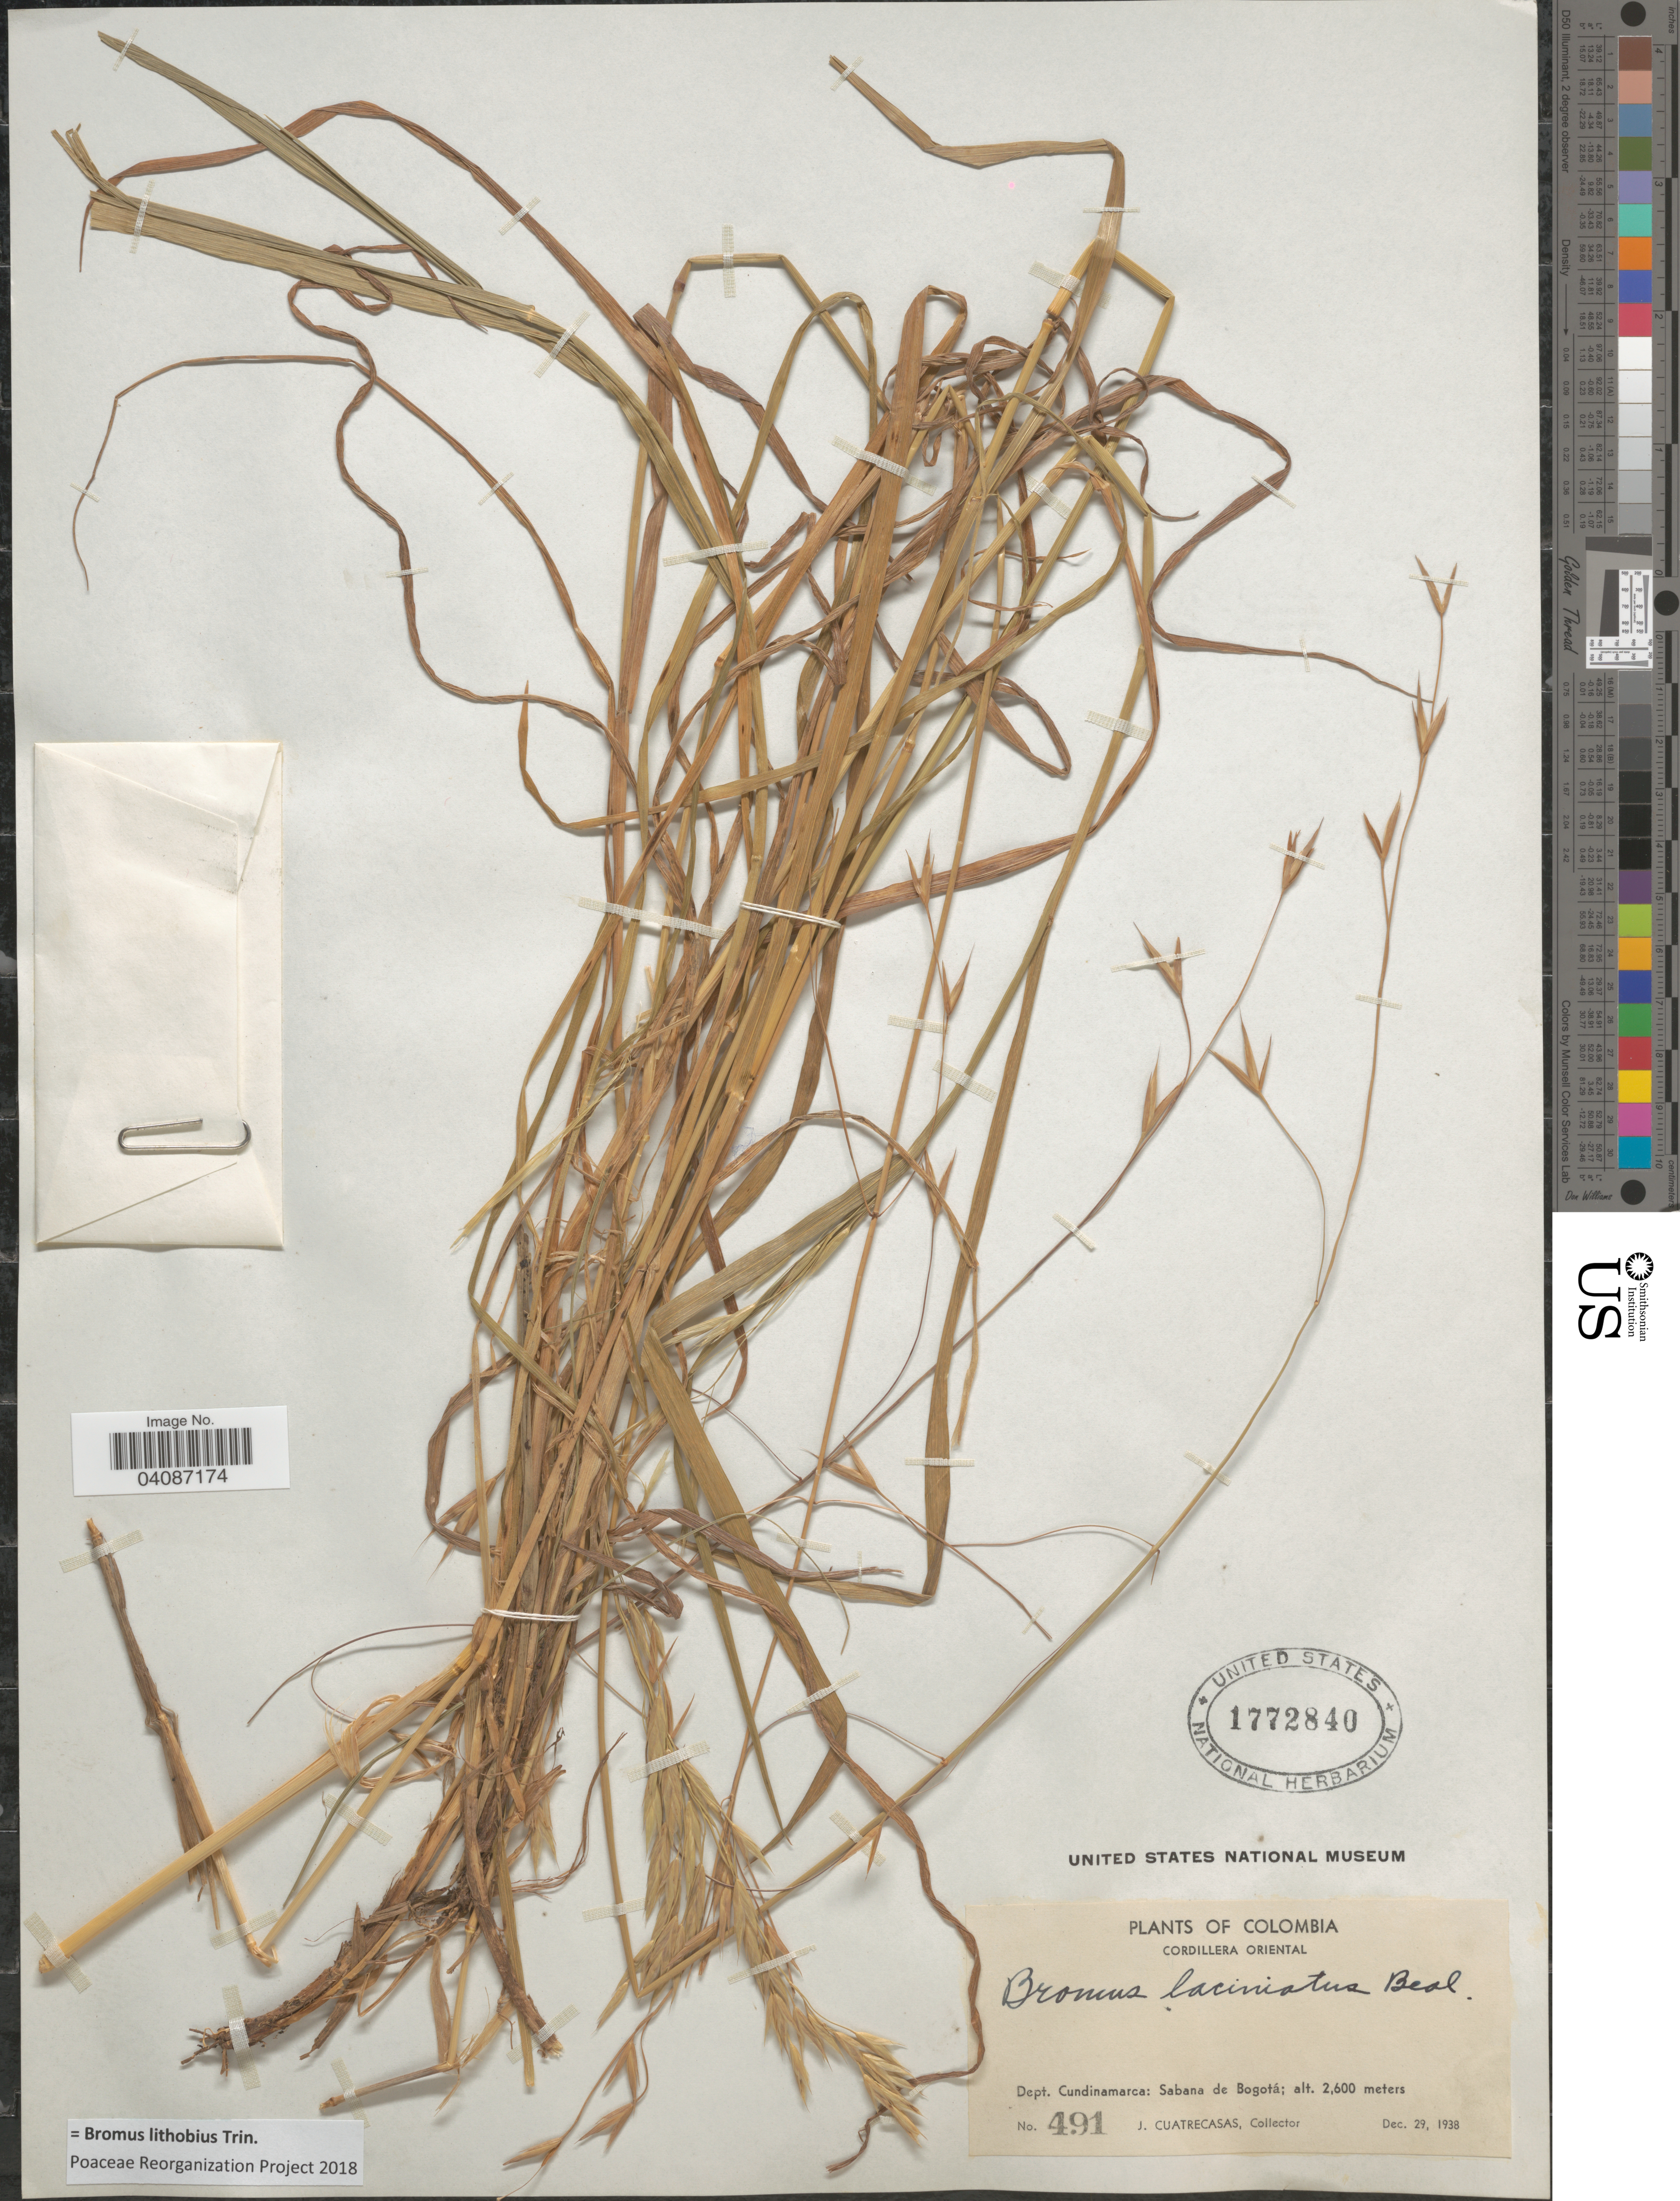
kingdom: Plantae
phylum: Tracheophyta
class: Liliopsida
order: Poales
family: Poaceae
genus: Bromus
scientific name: Bromus lithobius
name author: Trin.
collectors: J. Cuatrecasas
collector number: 491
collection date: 1938-12-29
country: Colombia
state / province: Cundinamarca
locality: Cordillera Oriental. Dept. Cundinamarca: Sabana de Bogotá,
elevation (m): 2600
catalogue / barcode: US 1772840